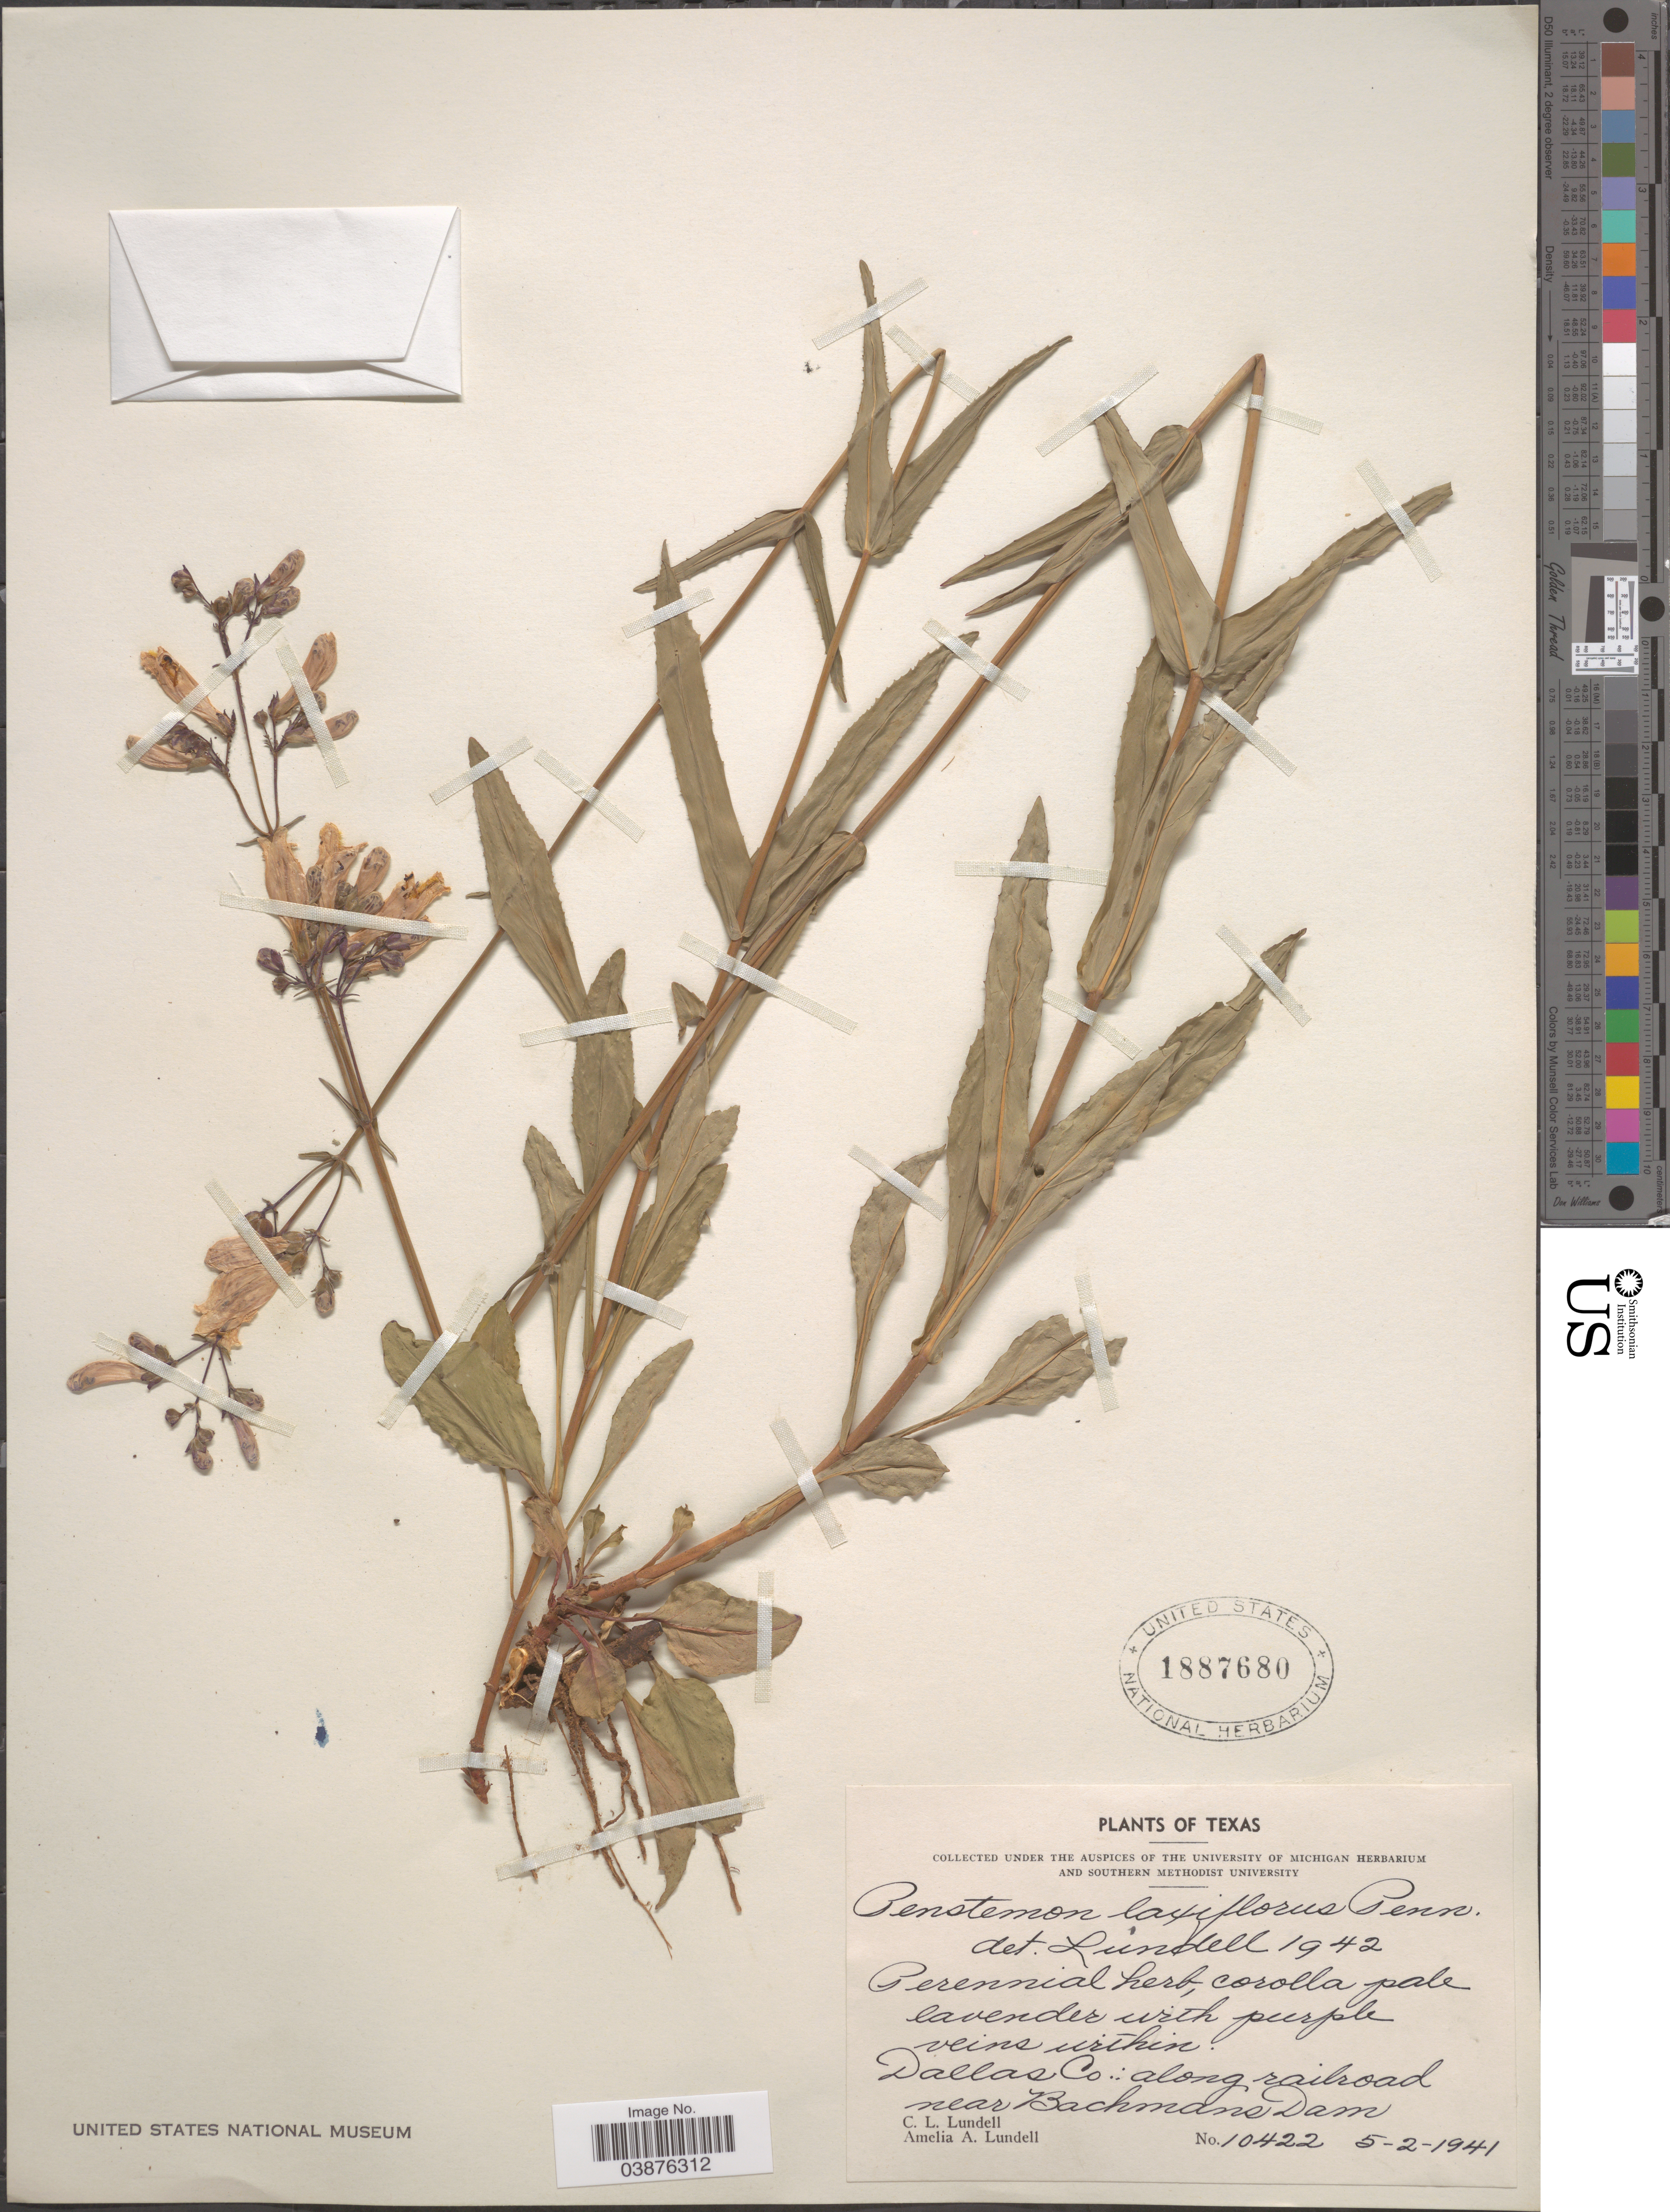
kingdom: Plantae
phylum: Tracheophyta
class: Magnoliopsida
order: Lamiales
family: Plantaginaceae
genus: Penstemon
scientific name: Penstemon laxiflorus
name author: Pennell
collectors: C. L. Lundell & A. A. Lundell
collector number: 10422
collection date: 1941-05-02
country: United States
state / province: Texas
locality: Dallas Co.: along railroad near Bachmans Dam.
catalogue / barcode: US 1887680